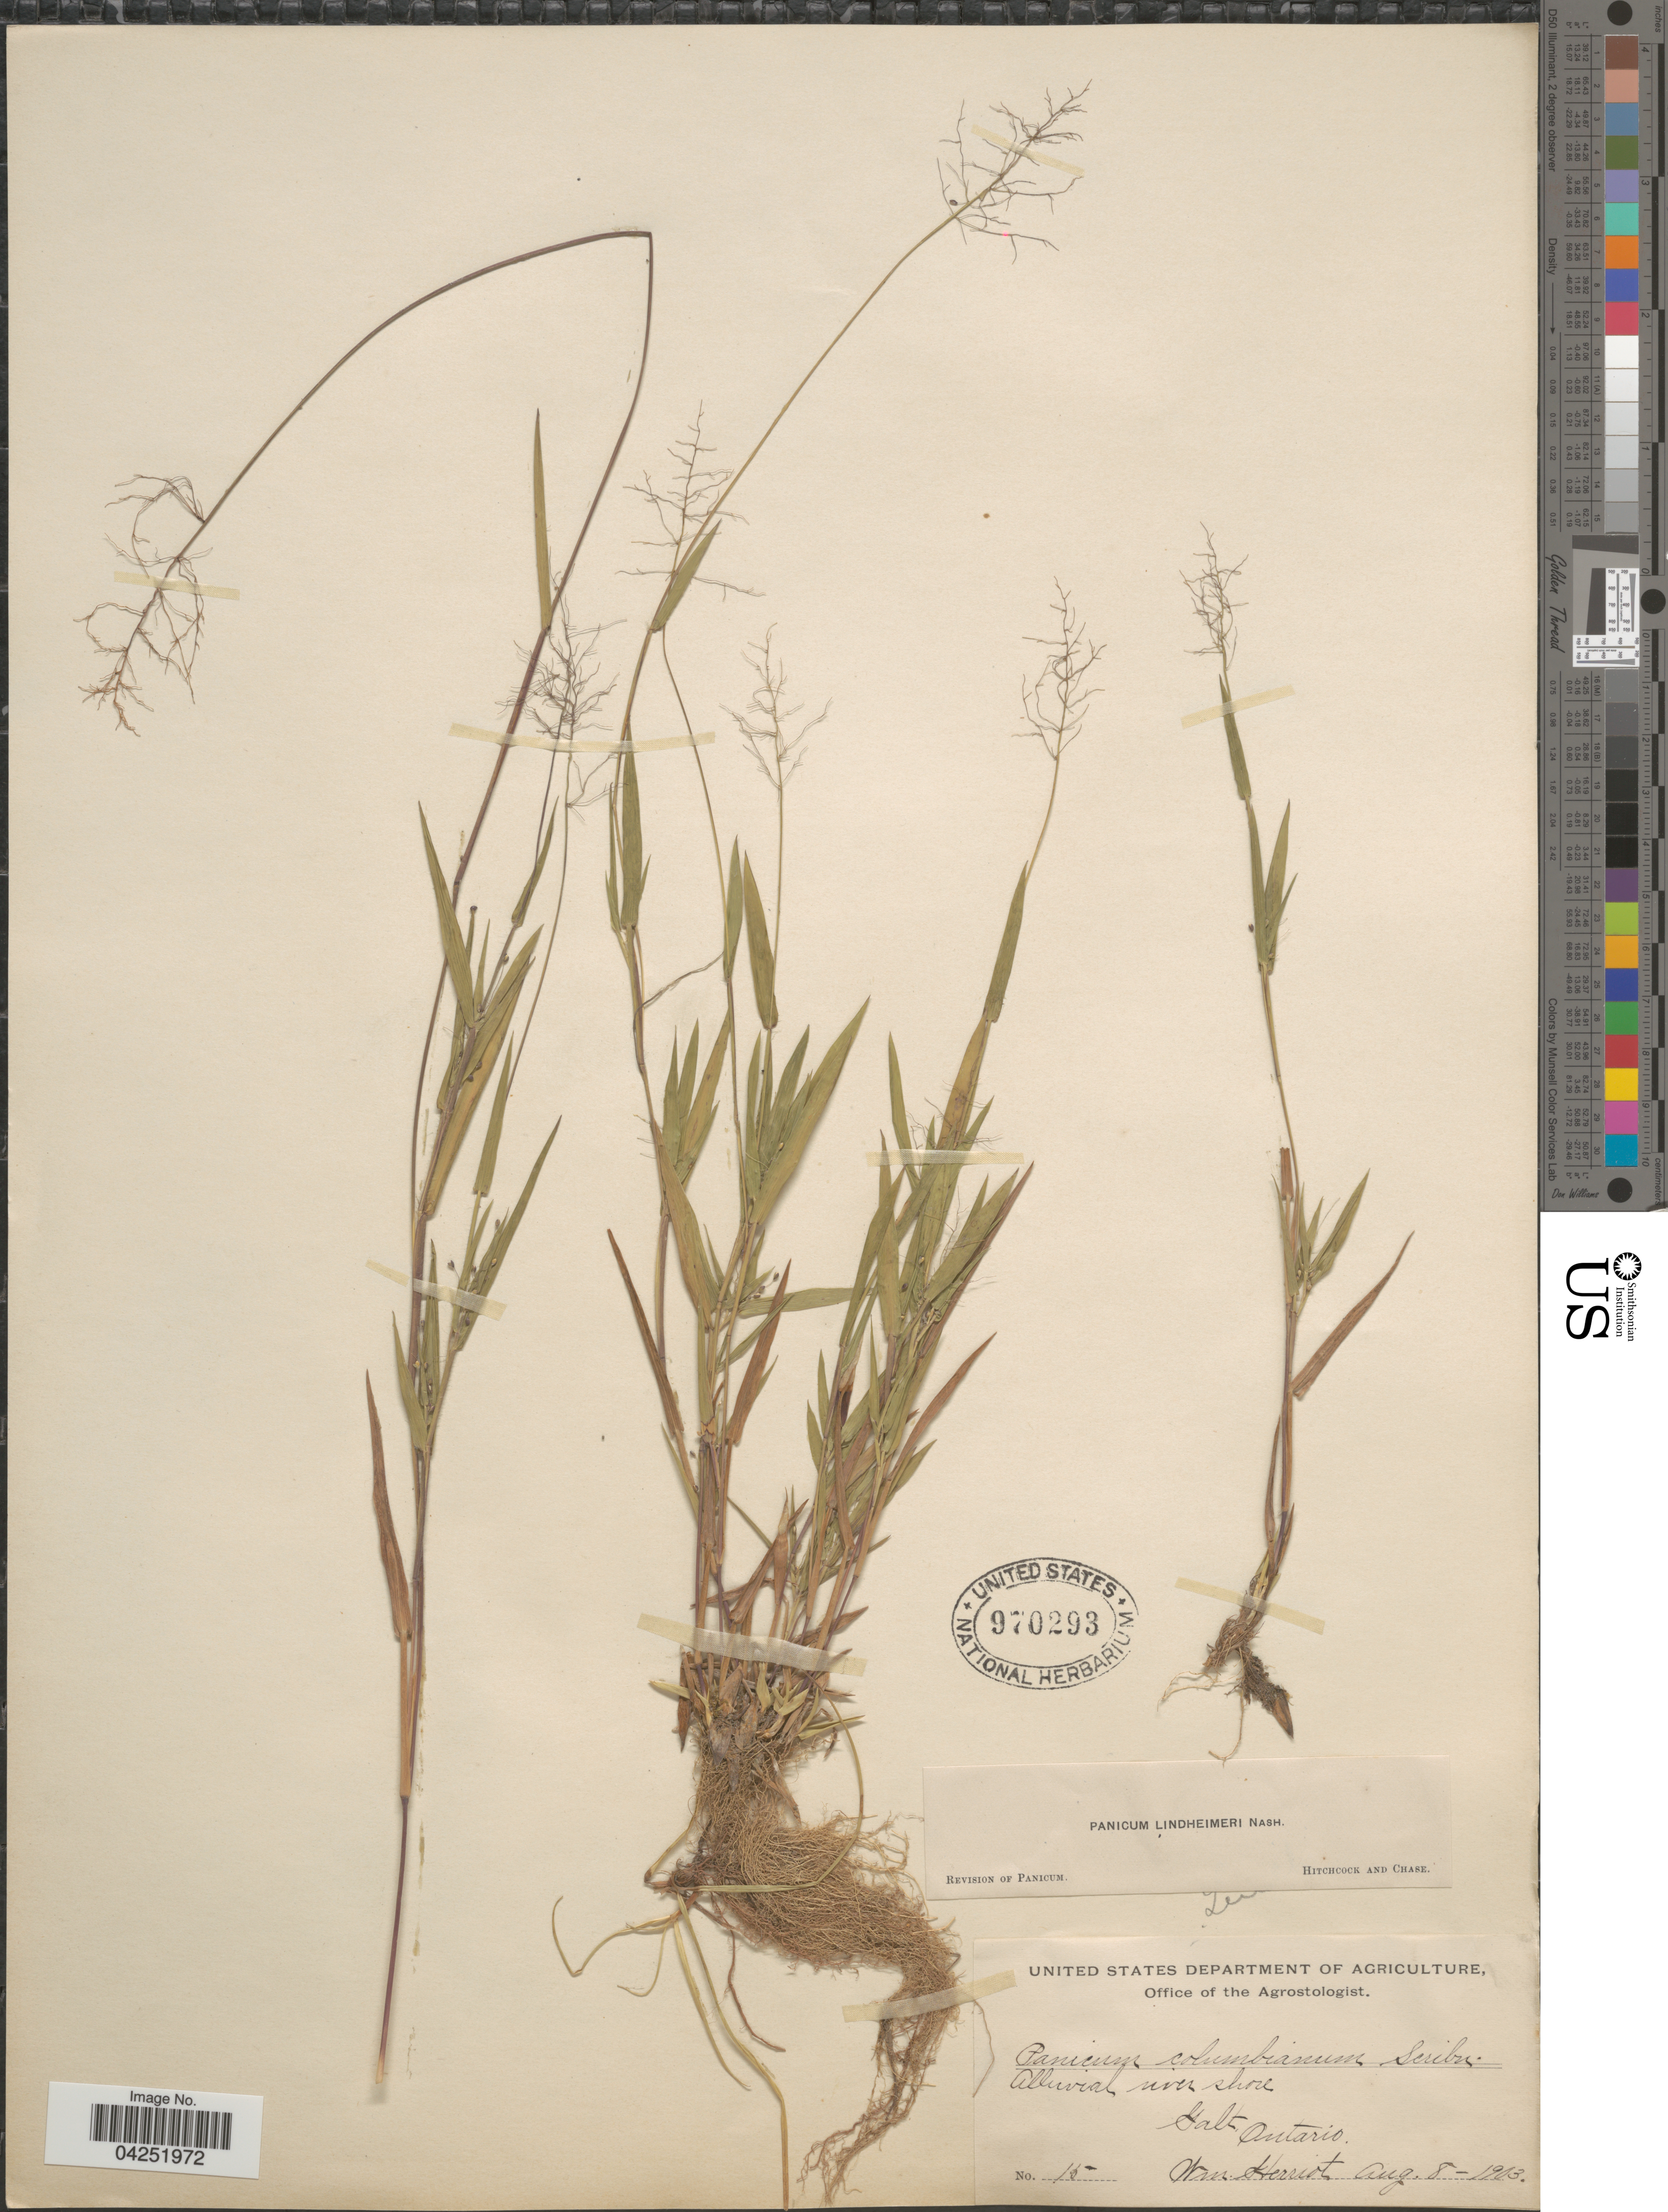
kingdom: Plantae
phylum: Tracheophyta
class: Liliopsida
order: Poales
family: Poaceae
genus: Dichanthelium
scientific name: Dichanthelium acuminatum var. lindheimeri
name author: (Nash) Gould & C.A. Clark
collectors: W. Herriot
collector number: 15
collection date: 1903-08-08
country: Canada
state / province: Ontario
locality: Alluvial river shore, Galt.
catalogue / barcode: US 970293